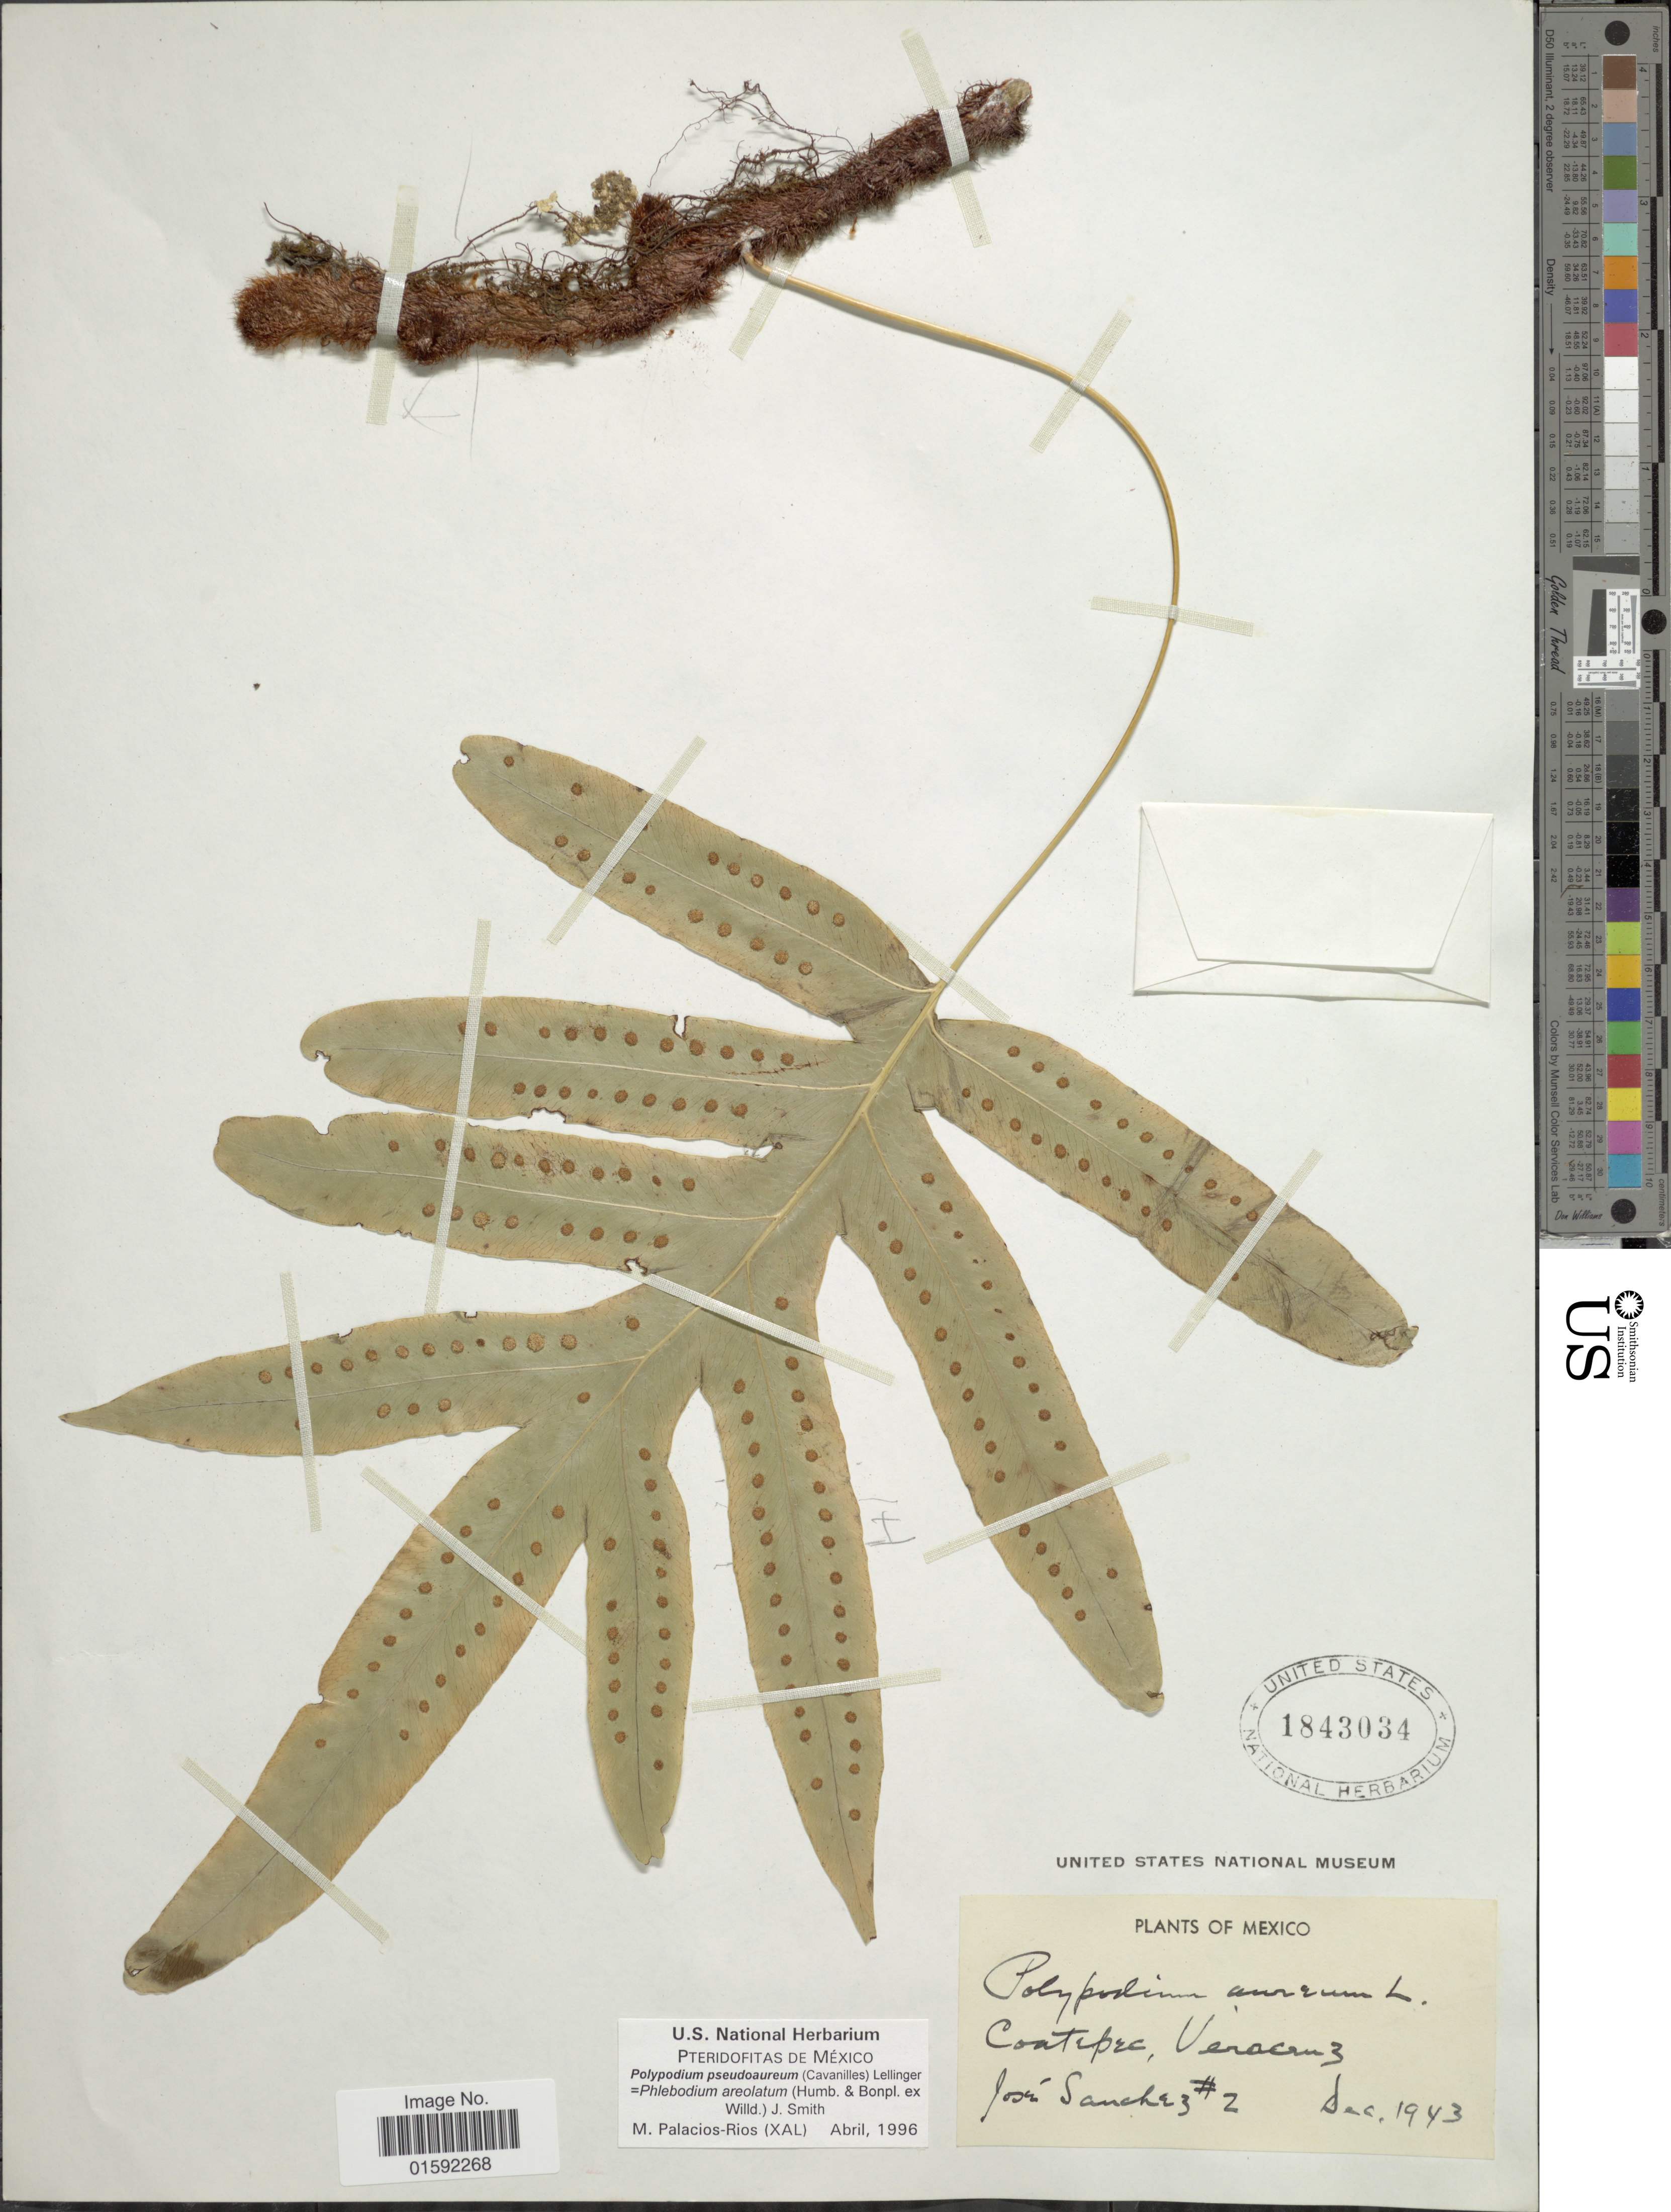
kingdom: Plantae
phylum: Tracheophyta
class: Polypodiopsida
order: Polypodiales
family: Polypodiaceae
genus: Phlebodium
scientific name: Phlebodium pseudoaureum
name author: (Cav.) Lellinger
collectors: J. Sánchez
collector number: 2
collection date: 1943-12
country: Mexico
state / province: Puebla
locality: Mexico, Coatpec, Veracruz.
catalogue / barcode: US 1843034